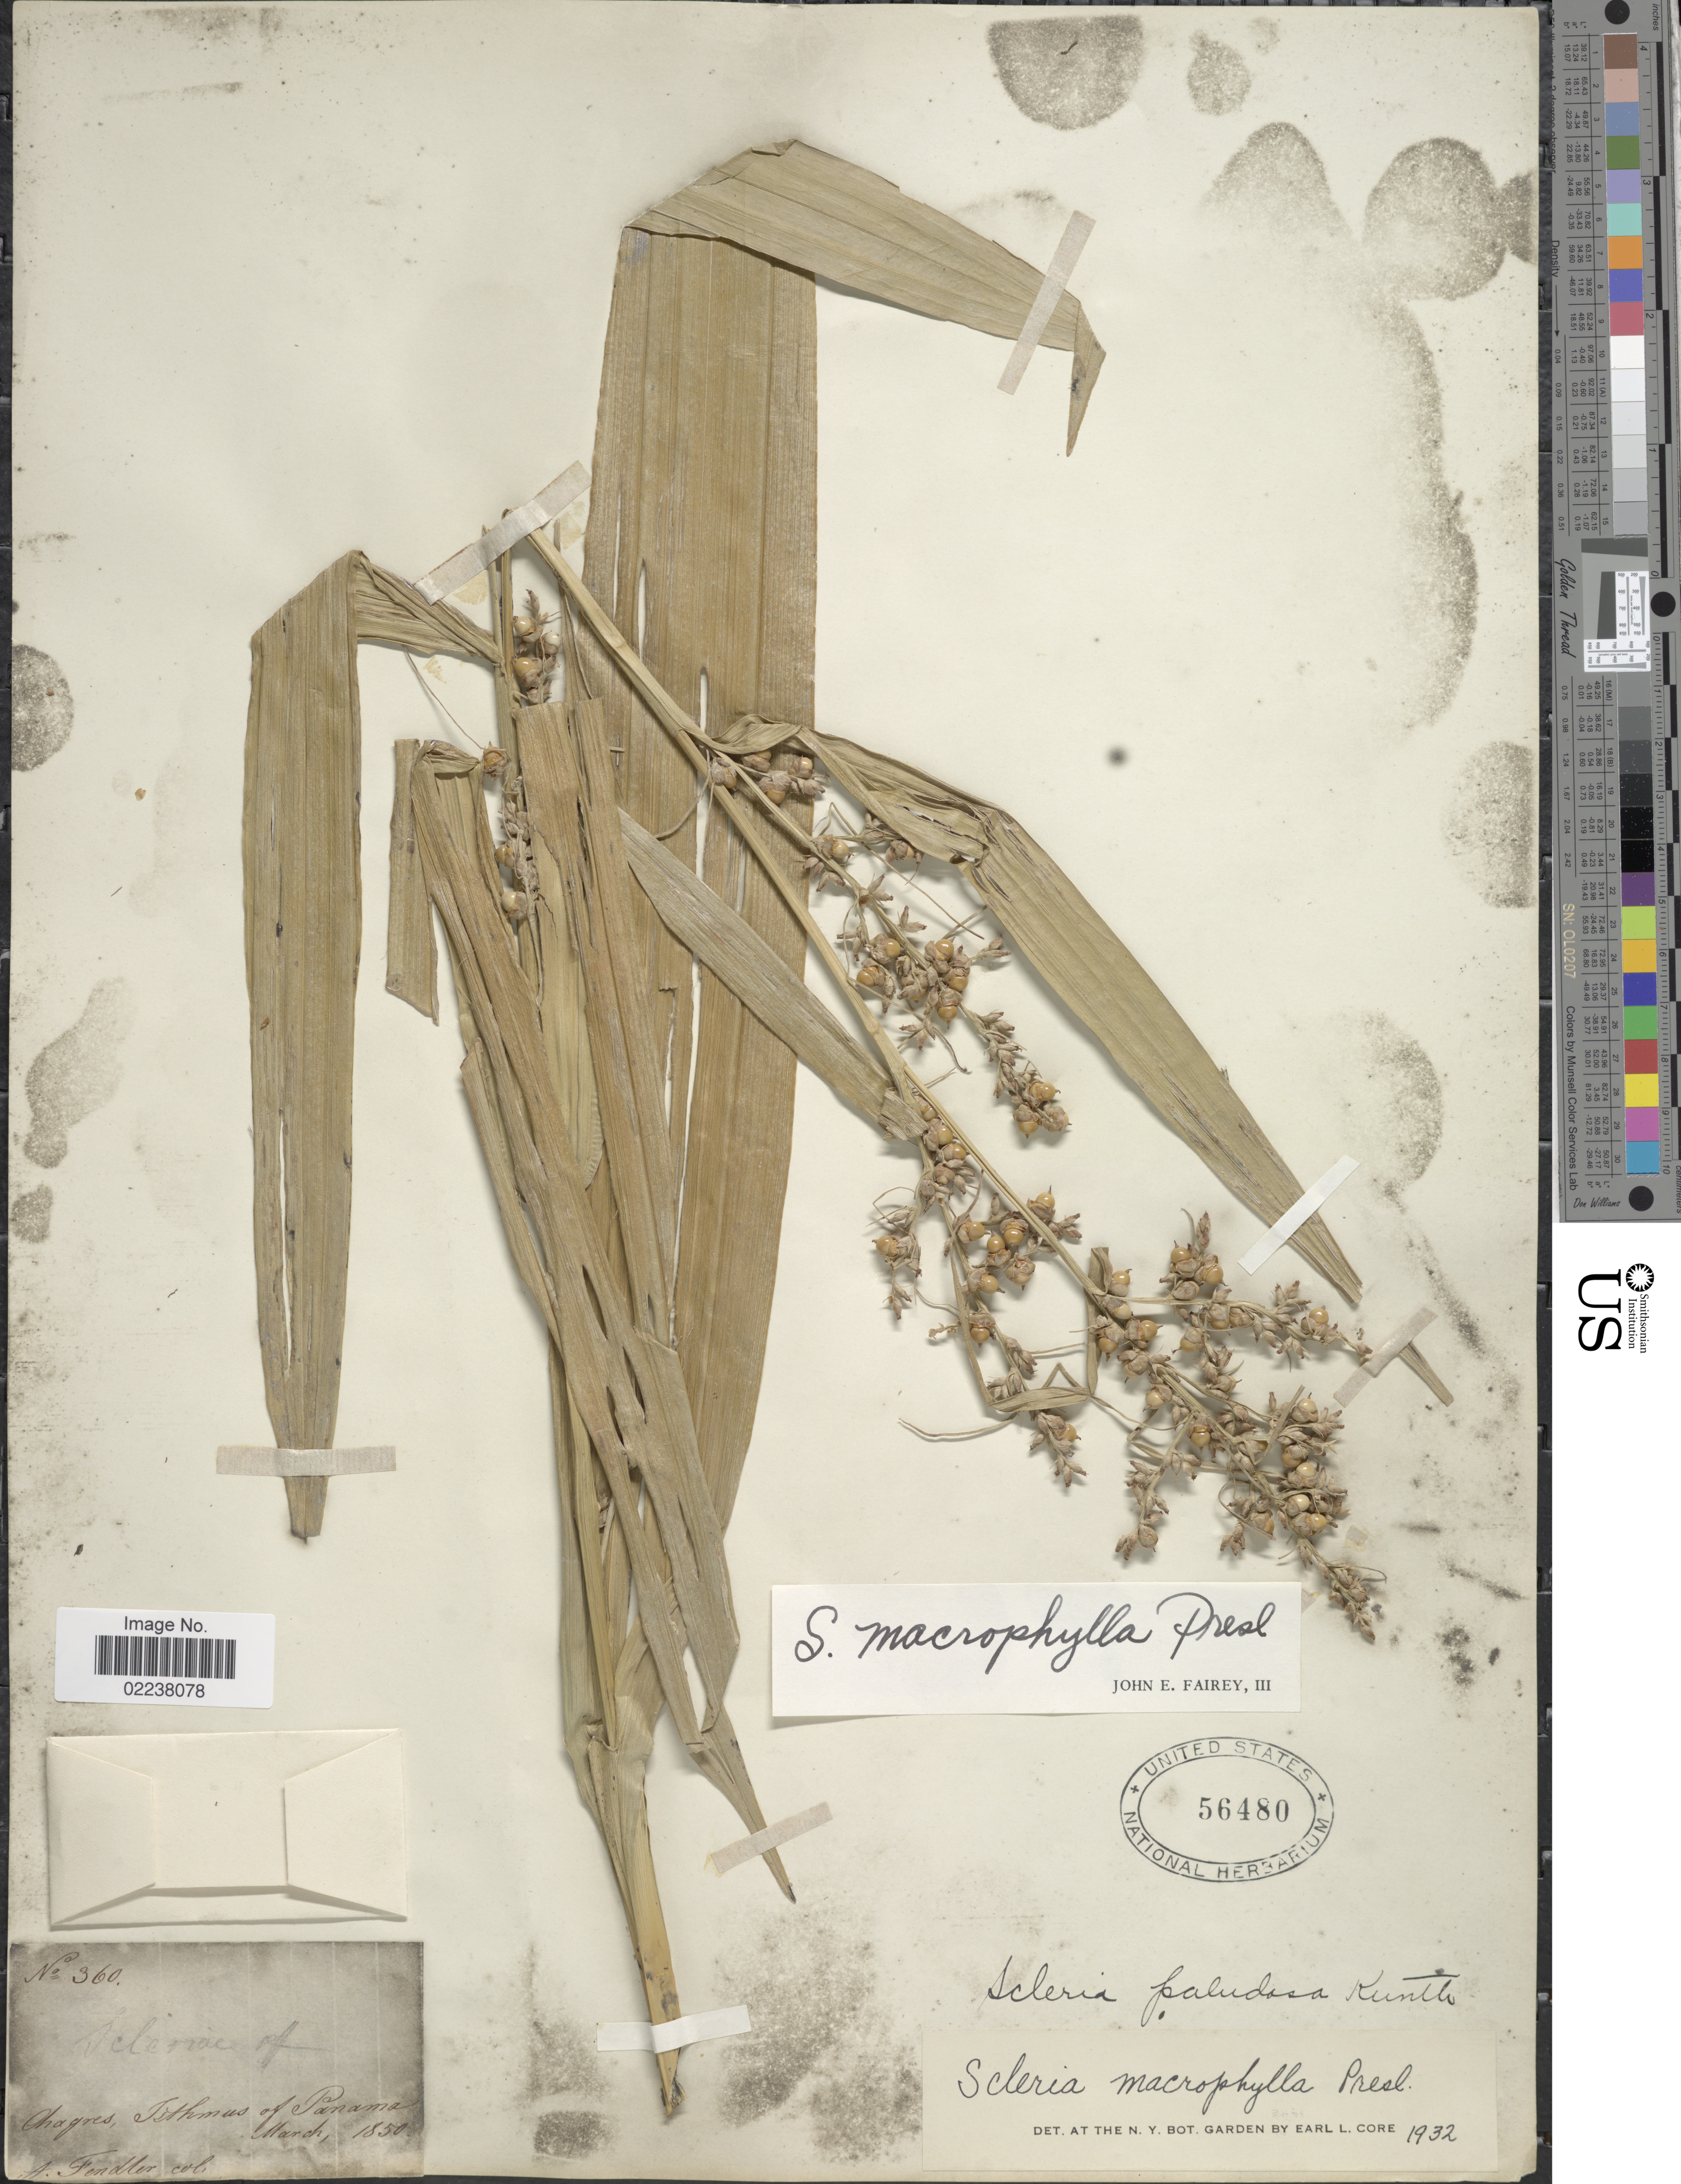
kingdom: Plantae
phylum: Tracheophyta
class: Liliopsida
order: Poales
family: Cyperaceae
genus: Scleria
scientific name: Scleria macrophylla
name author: J. Presl & C. Presl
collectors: A. Fendler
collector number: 360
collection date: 1850-03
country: Panama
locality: Chagres, Isthmus of Panama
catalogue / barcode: US 56480